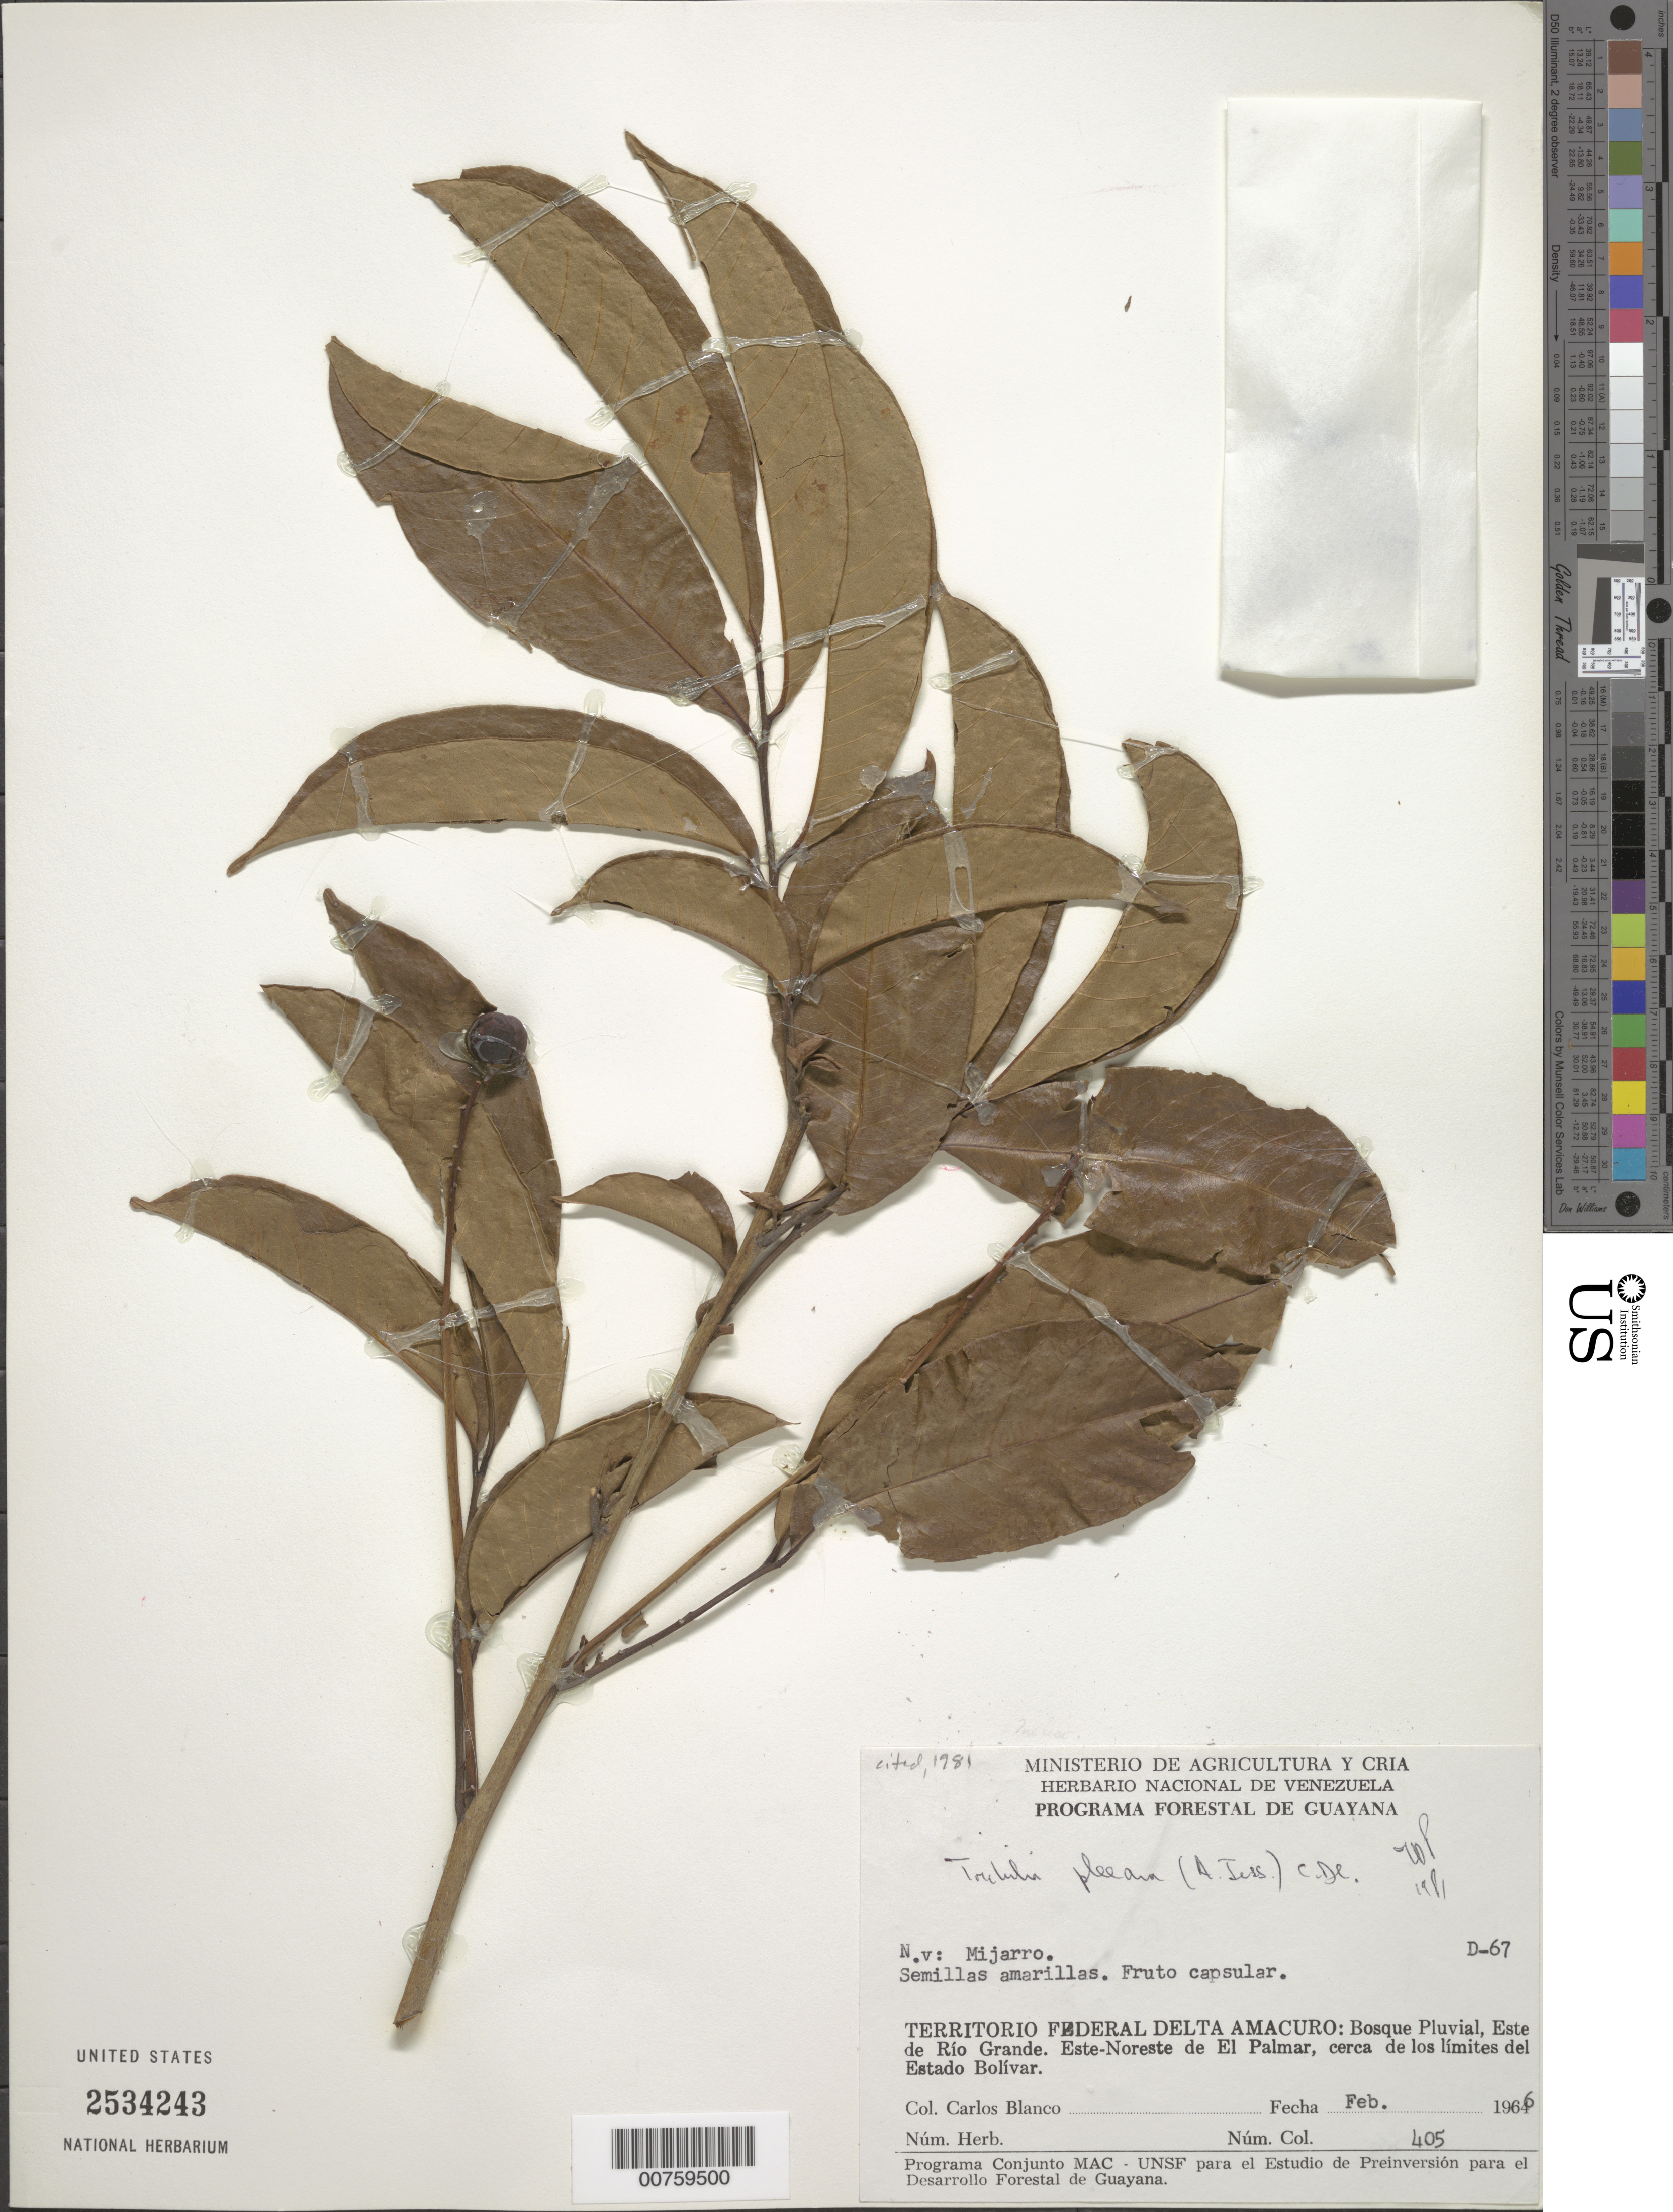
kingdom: Plantae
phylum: Tracheophyta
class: Magnoliopsida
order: Sapindales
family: Meliaceae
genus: Trichilia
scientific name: Trichilia pleeana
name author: (A. Juss.) C. DC.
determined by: Pennington, T. D., (K)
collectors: C. A. Blanco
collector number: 405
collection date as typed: Feb-66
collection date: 1966-02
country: Venezuela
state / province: Delta Amacuro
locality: Río Grande, Este de; Este-Noreste de El Palmar, cerca de los limites del Estado Bolívar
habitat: Rainforest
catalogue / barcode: US 2534243